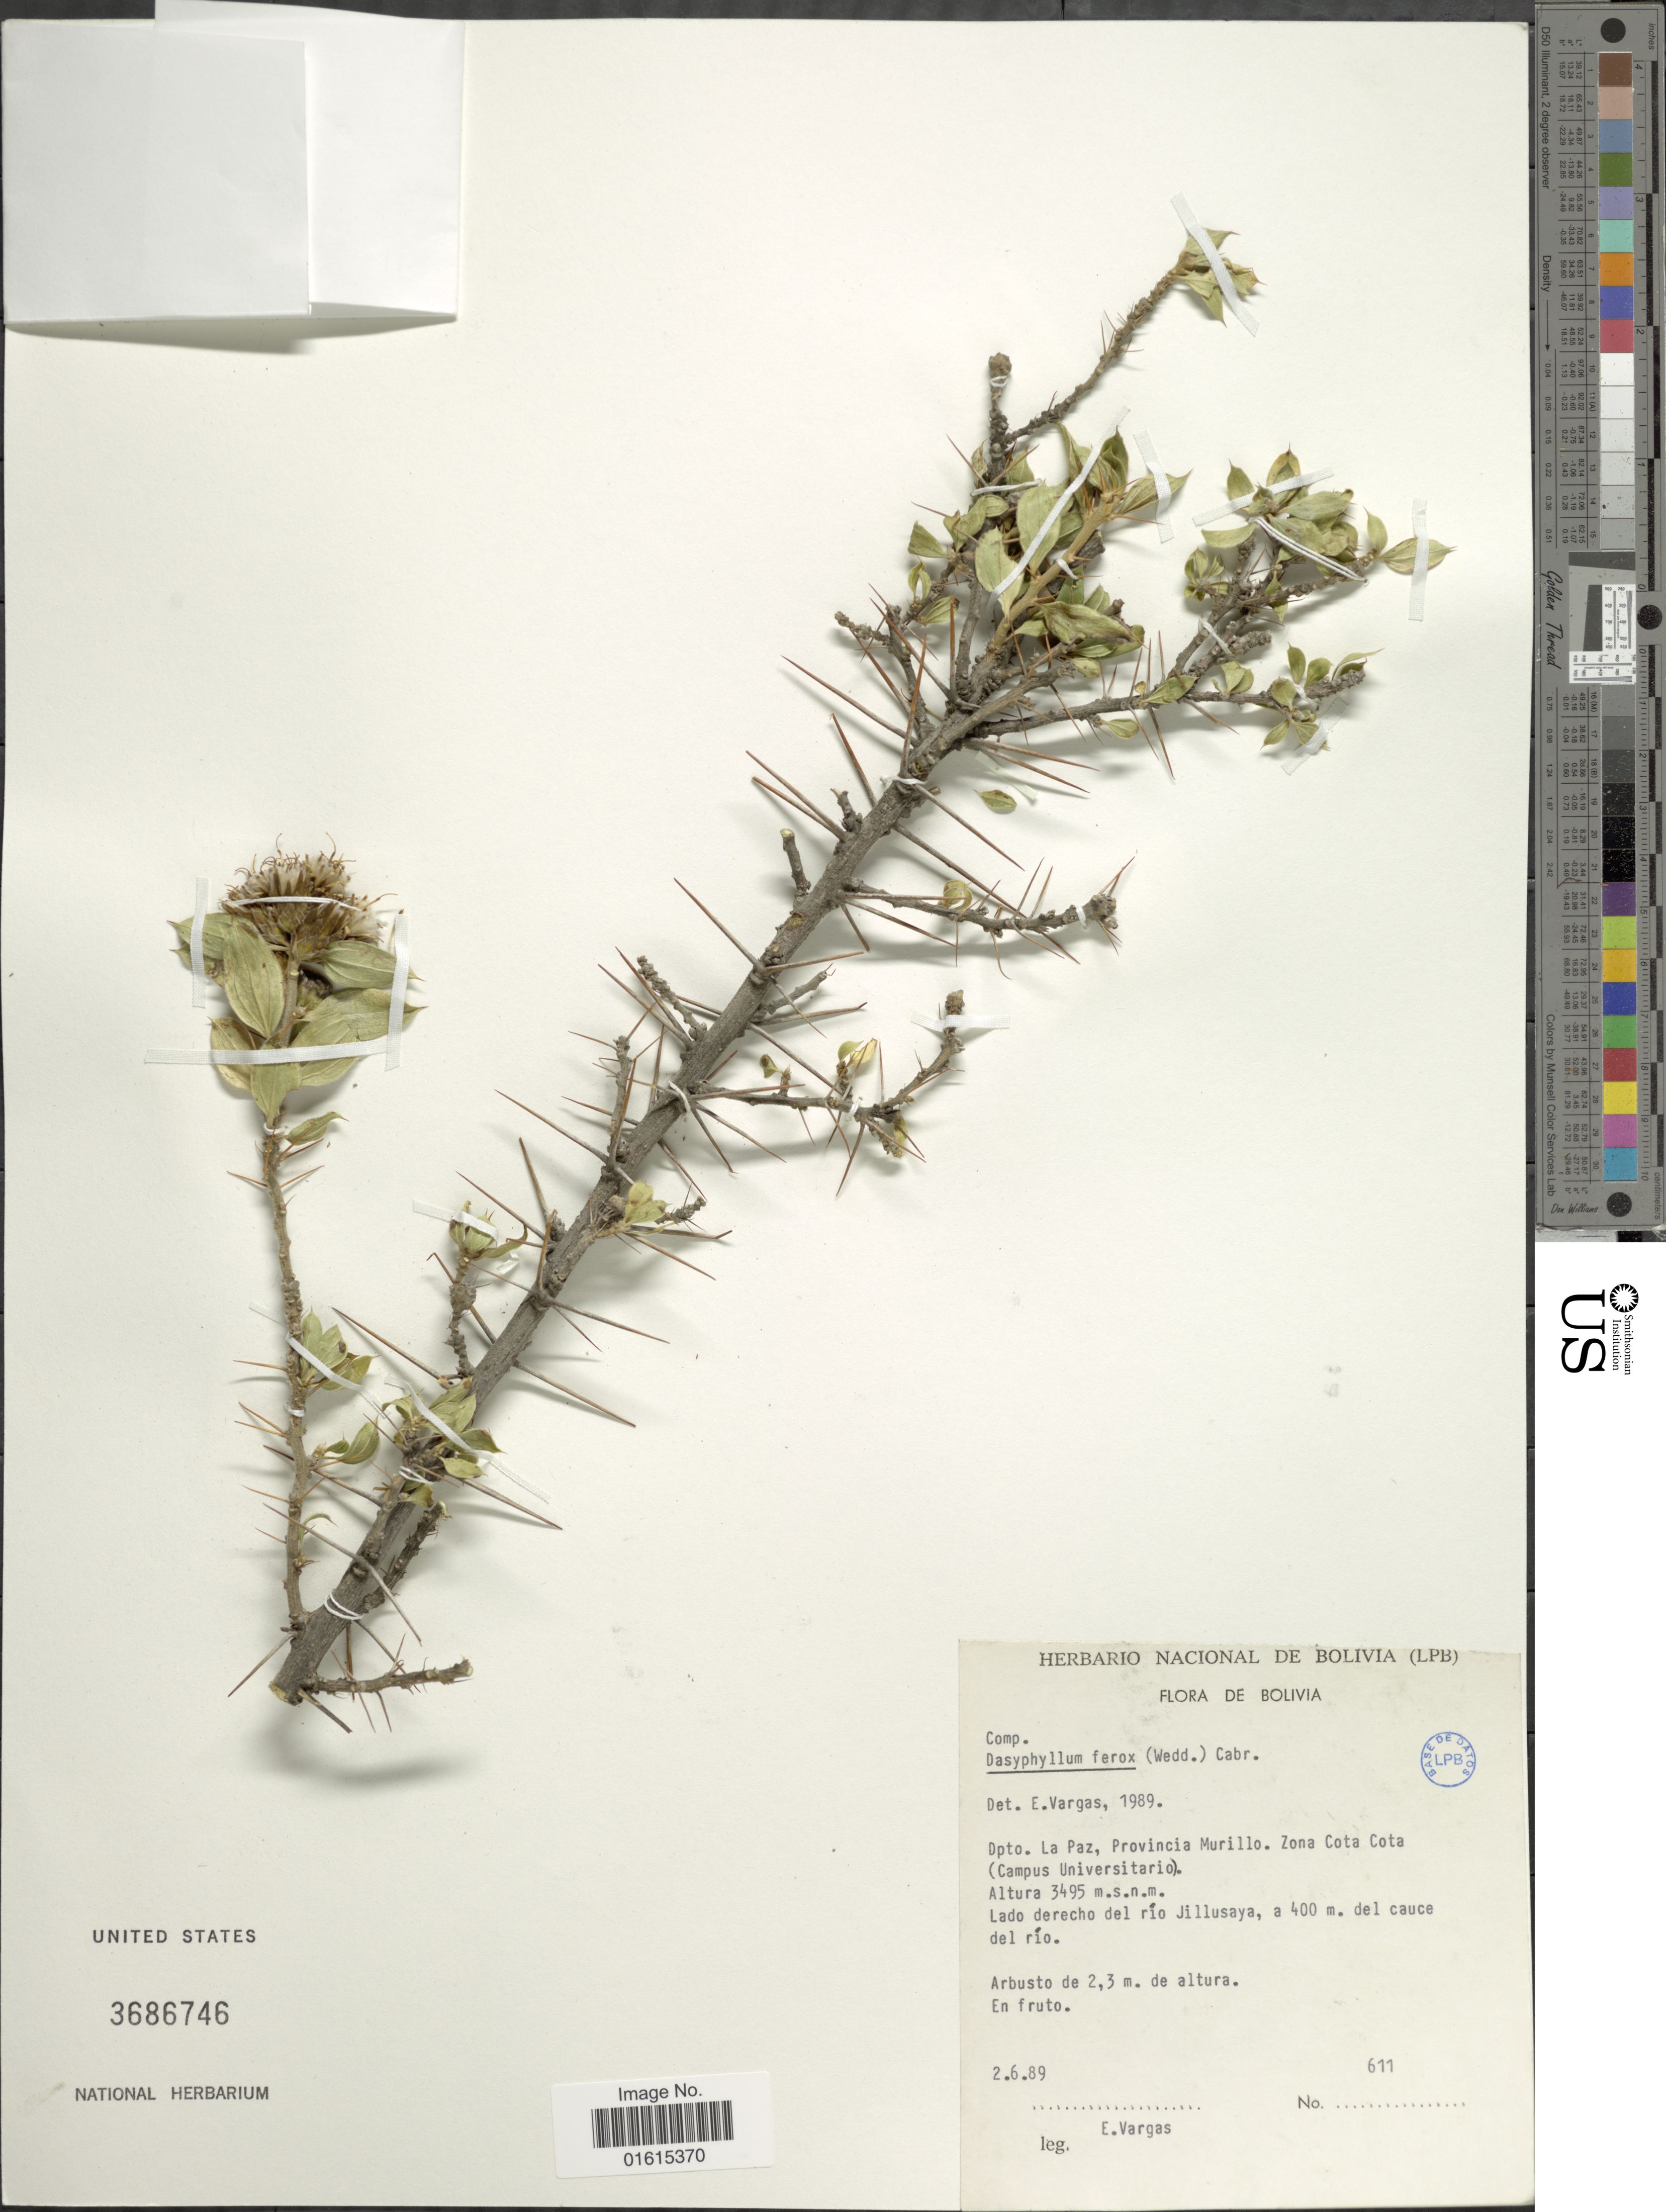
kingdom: Plantae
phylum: Tracheophyta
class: Magnoliopsida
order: Asterales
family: Asteraceae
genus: Dasyphyllum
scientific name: Dasyphyllum ferox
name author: (Wedd.) Cabrera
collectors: E. Vargas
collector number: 611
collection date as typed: Transcribed d/m/y: 2/6/89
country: Bolivia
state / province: La Paz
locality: Dpto. La Paz, Provincia Murillo, Zona Cota Cota (Campus Universitario)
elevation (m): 3495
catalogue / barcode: US 3686746